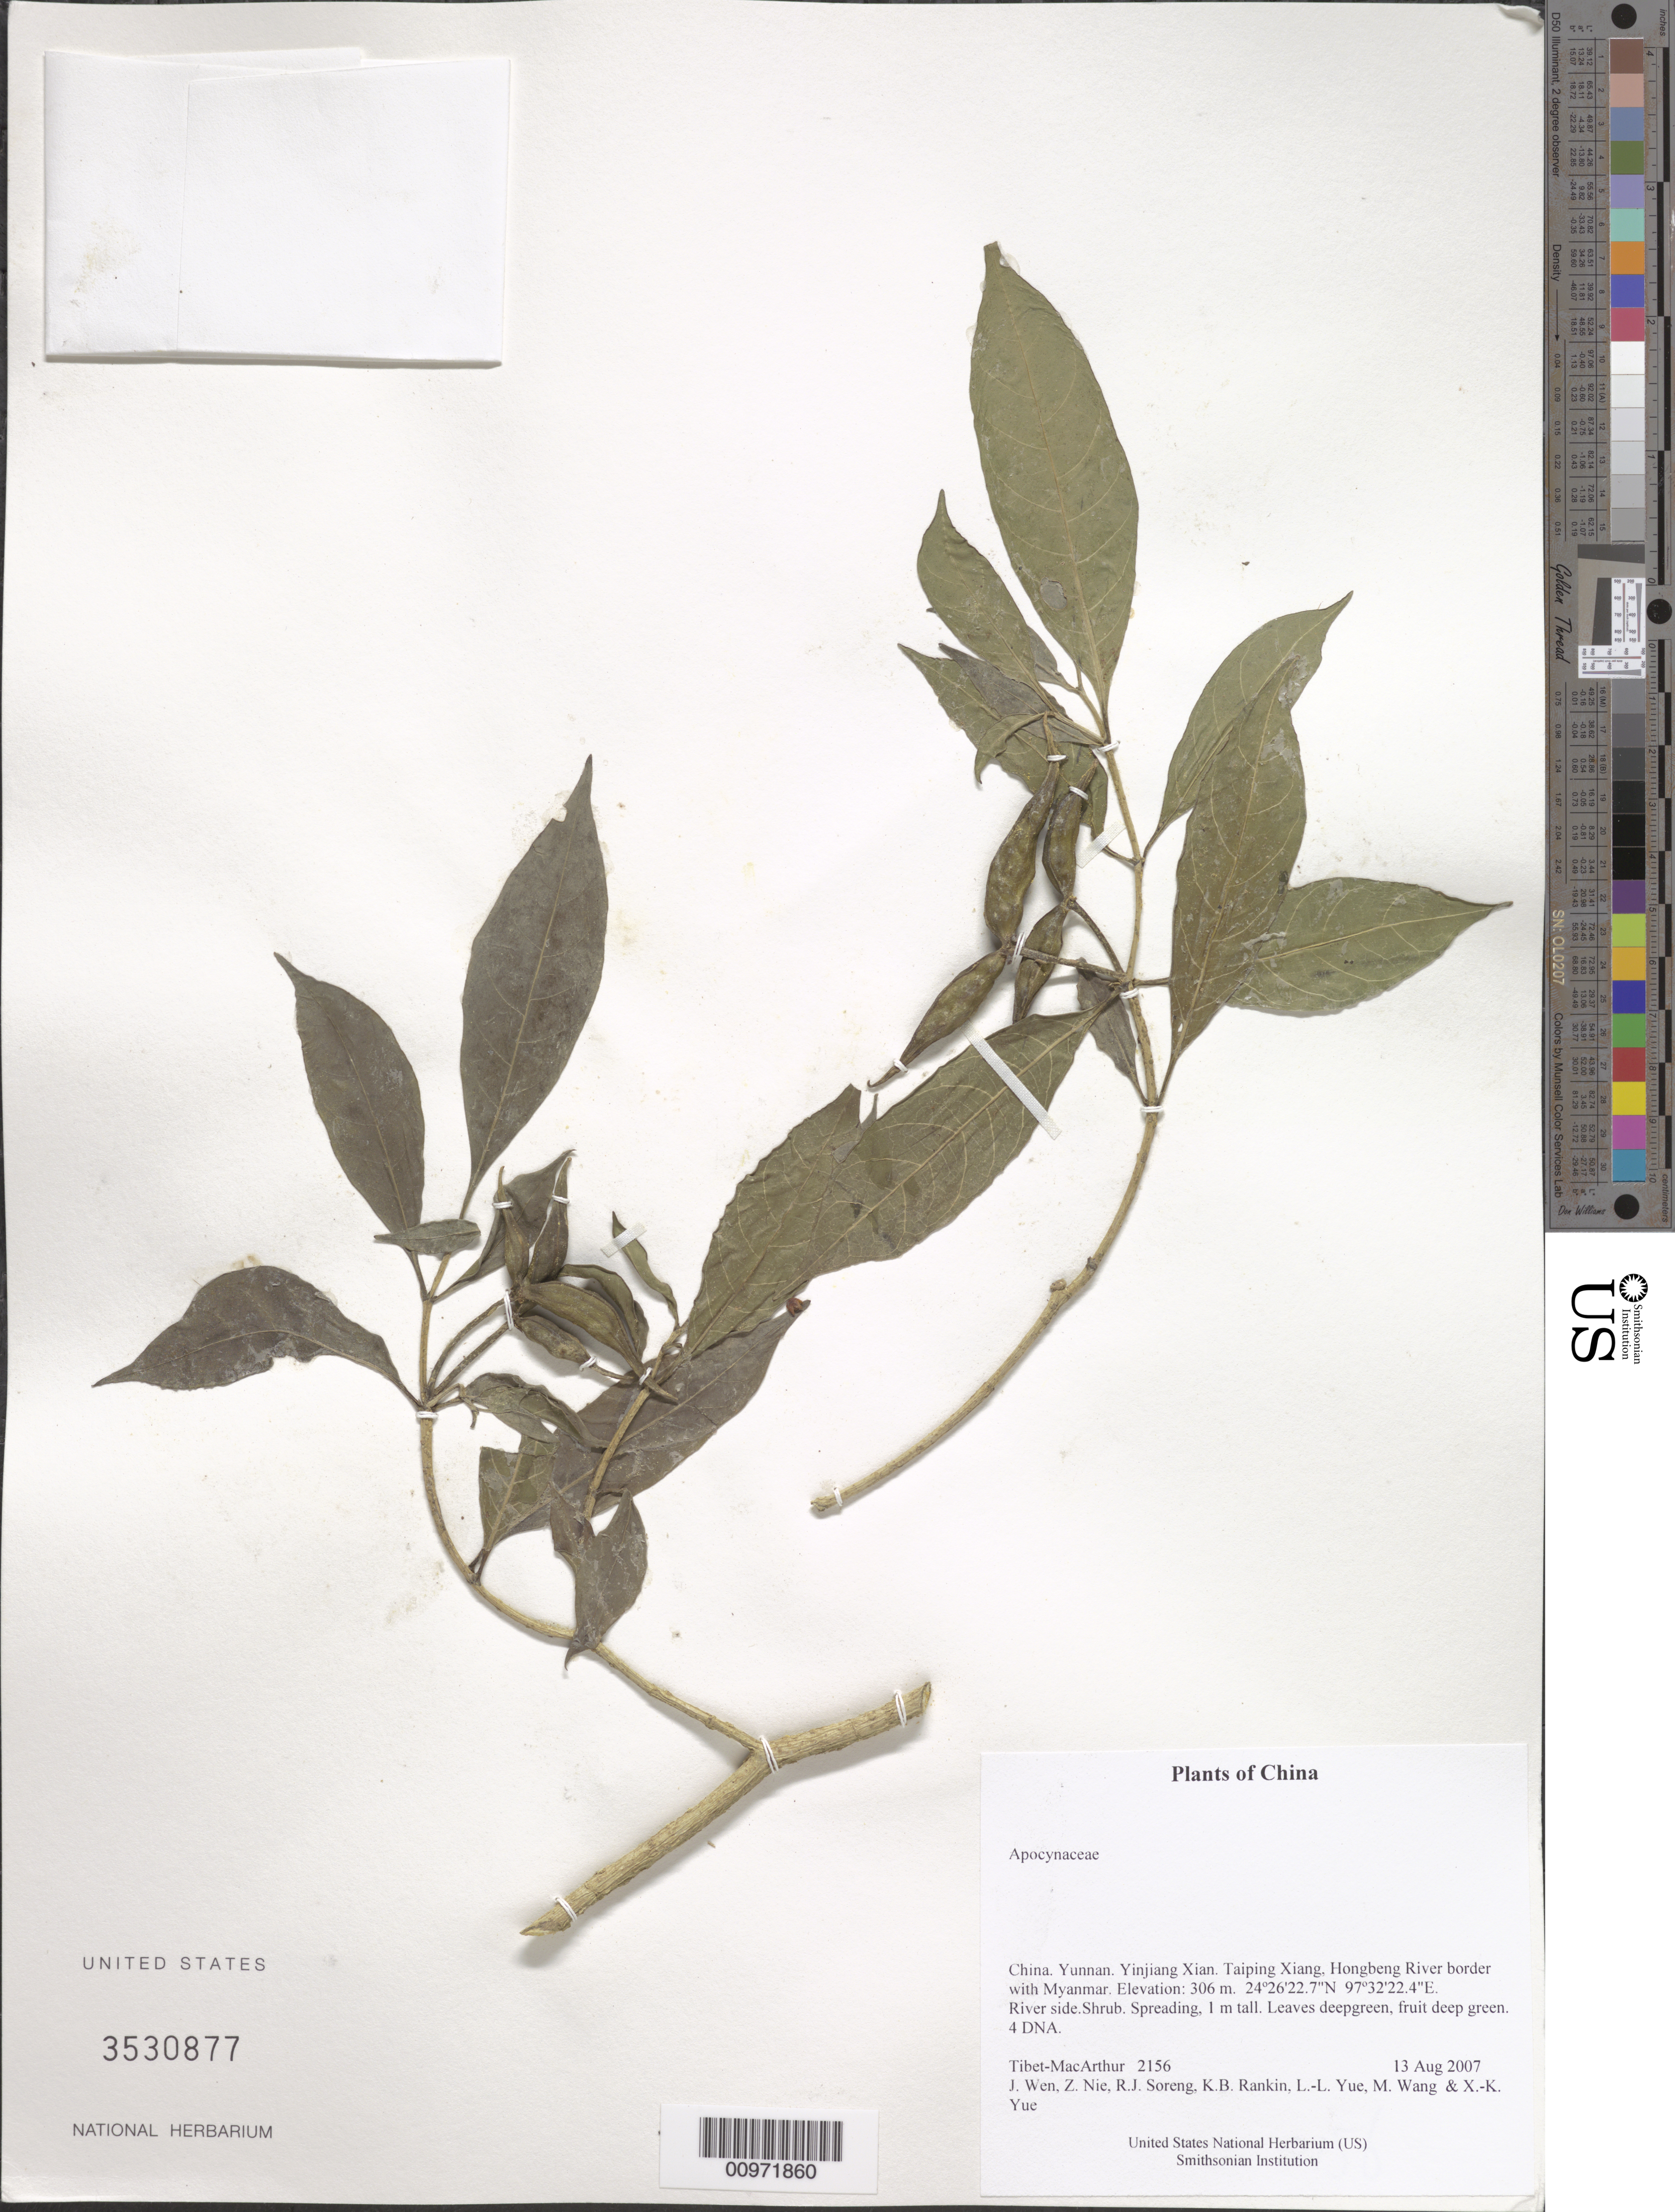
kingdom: Plantae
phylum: Tracheophyta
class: Magnoliopsida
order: Gentianales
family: Apocynaceae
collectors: Tibet-MacArthur, J. Wen, Z. Nie, R. J. Soreng, K. Rankin, L. Yue, M. Wang & X. Yue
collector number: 2156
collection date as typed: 13 Aug 2007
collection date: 2007-08-13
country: China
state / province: Yunnan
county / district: Yinjiang Xian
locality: Taiping Xiang, Hongbeng River border with Myanmar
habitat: River side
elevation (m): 306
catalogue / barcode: US 3538077